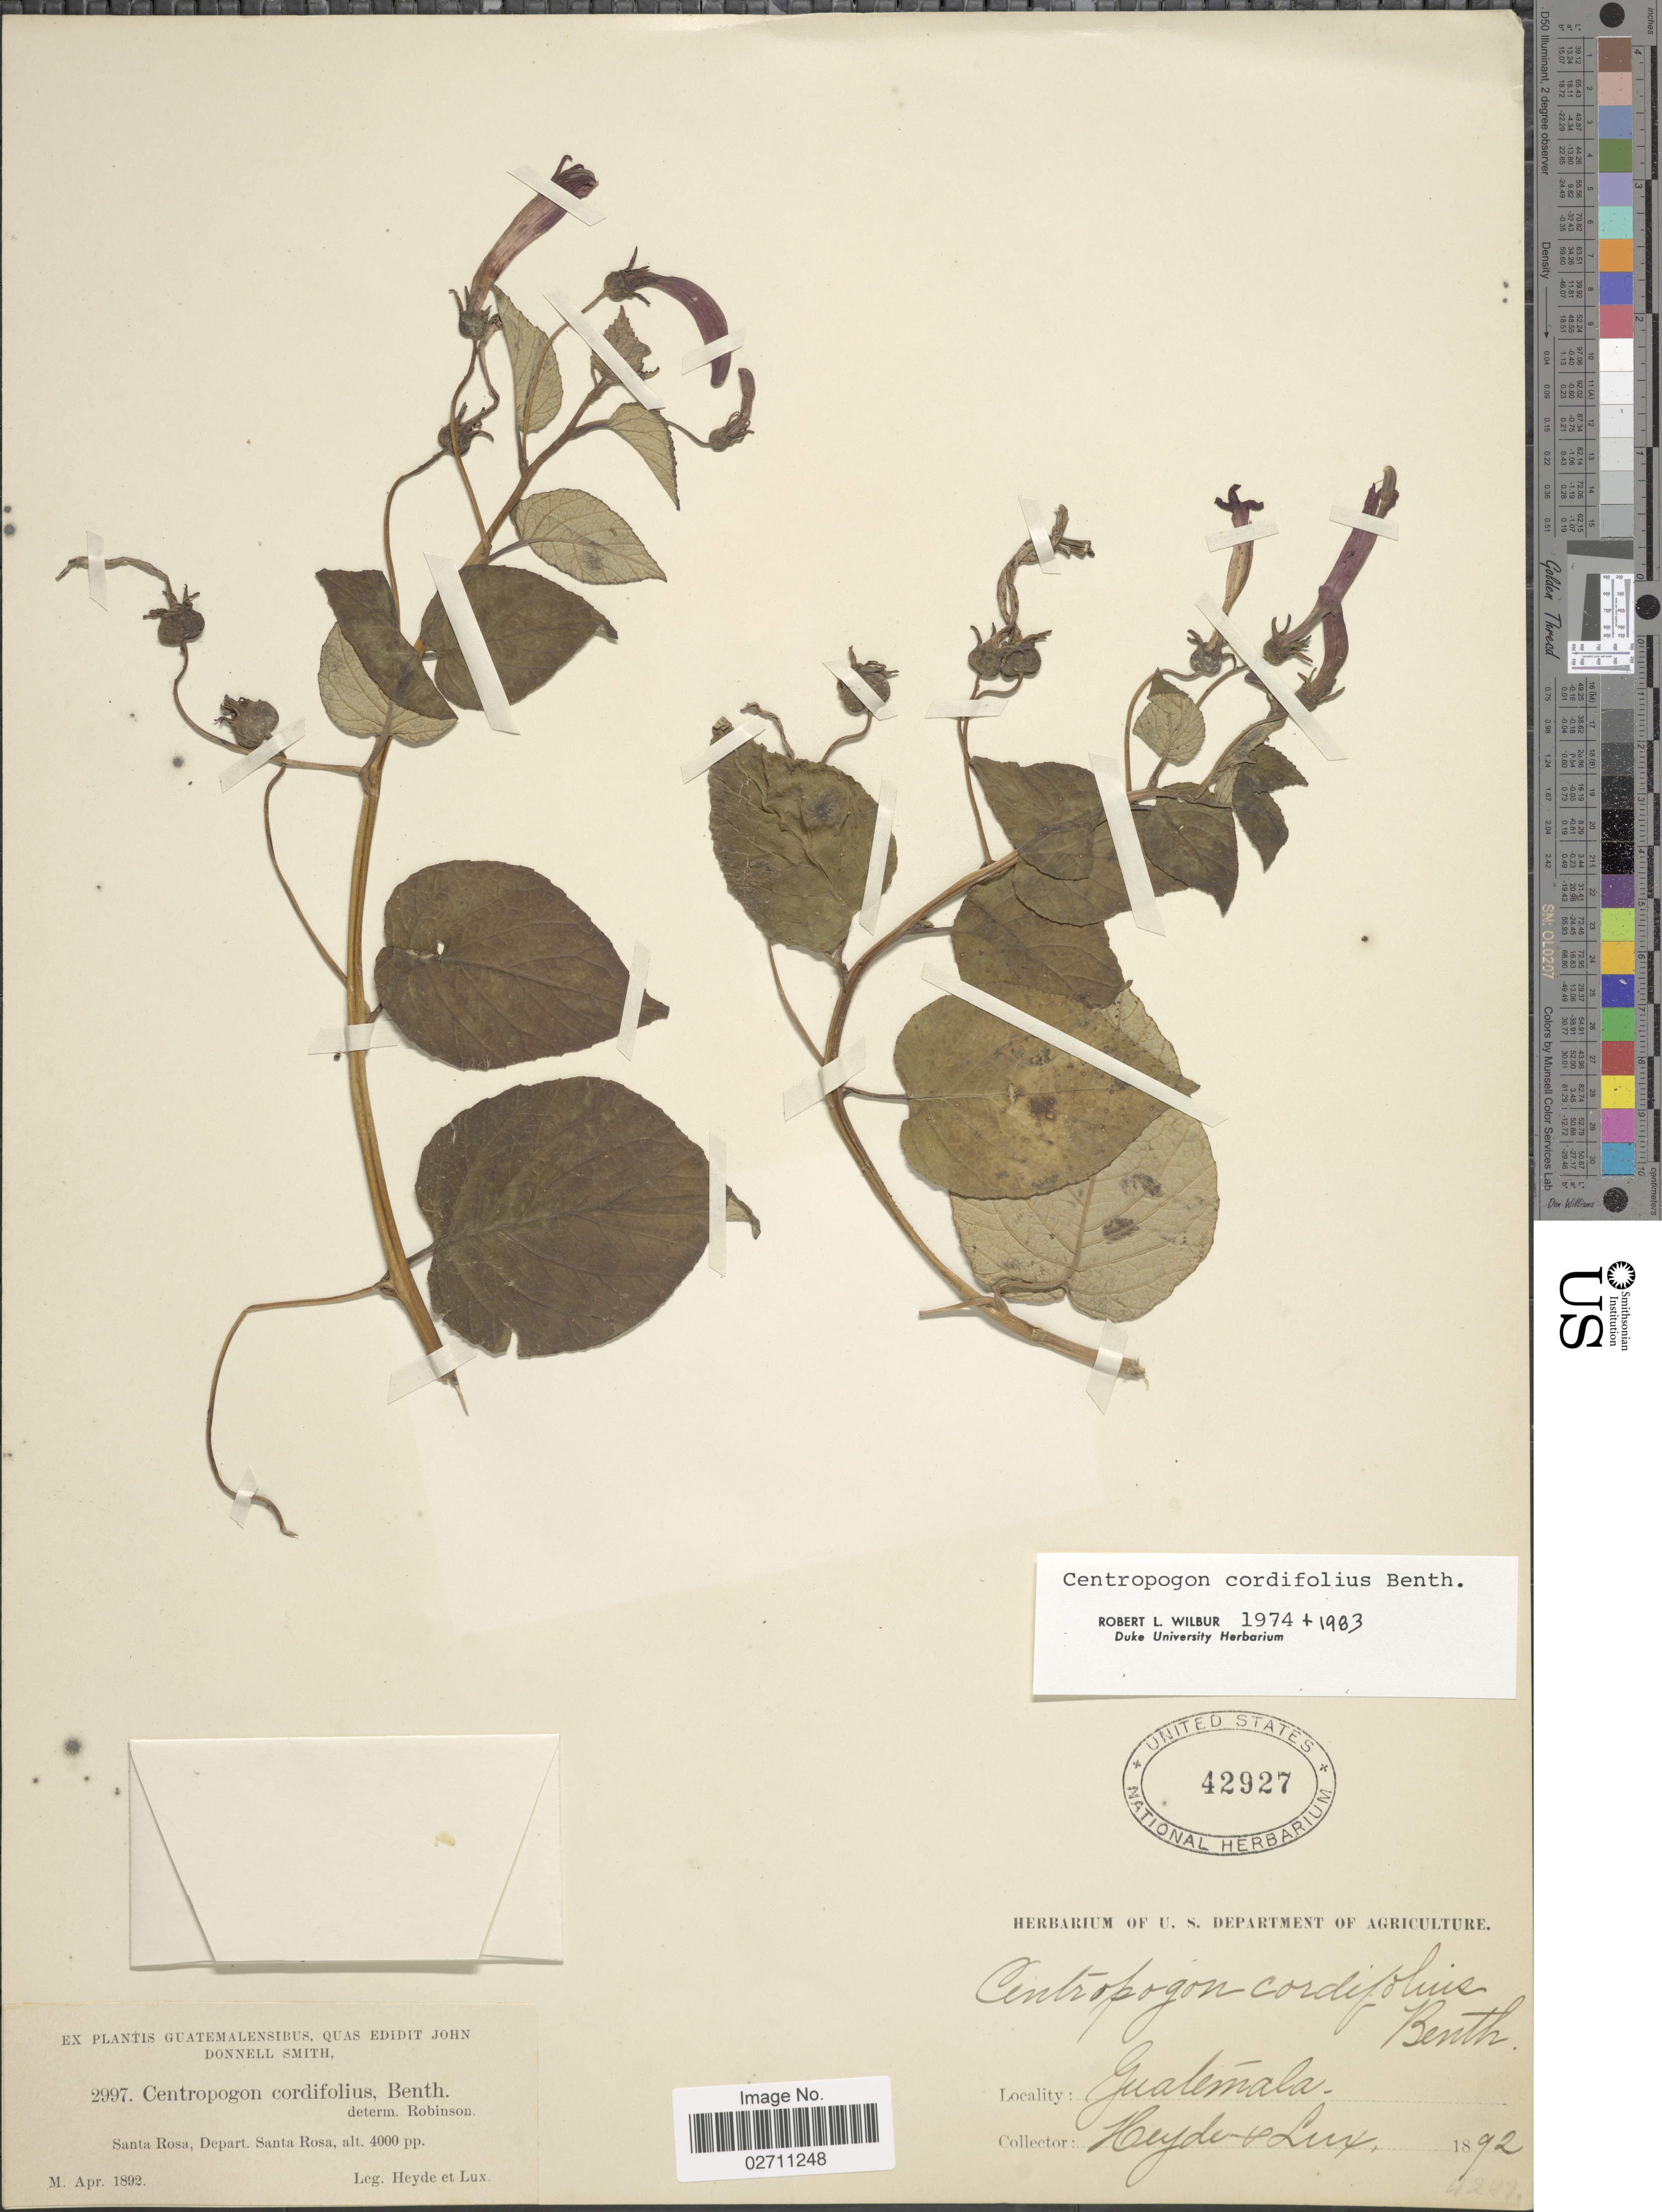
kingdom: Plantae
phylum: Tracheophyta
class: Magnoliopsida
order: Asterales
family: Campanulaceae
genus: Centropogon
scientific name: Centropogon cordifolius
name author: Benth.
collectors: Heyde & Lux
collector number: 2997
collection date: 1892-04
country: Guatemala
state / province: Santa Rosa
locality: Santa Rosa.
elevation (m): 1219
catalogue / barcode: US 42927